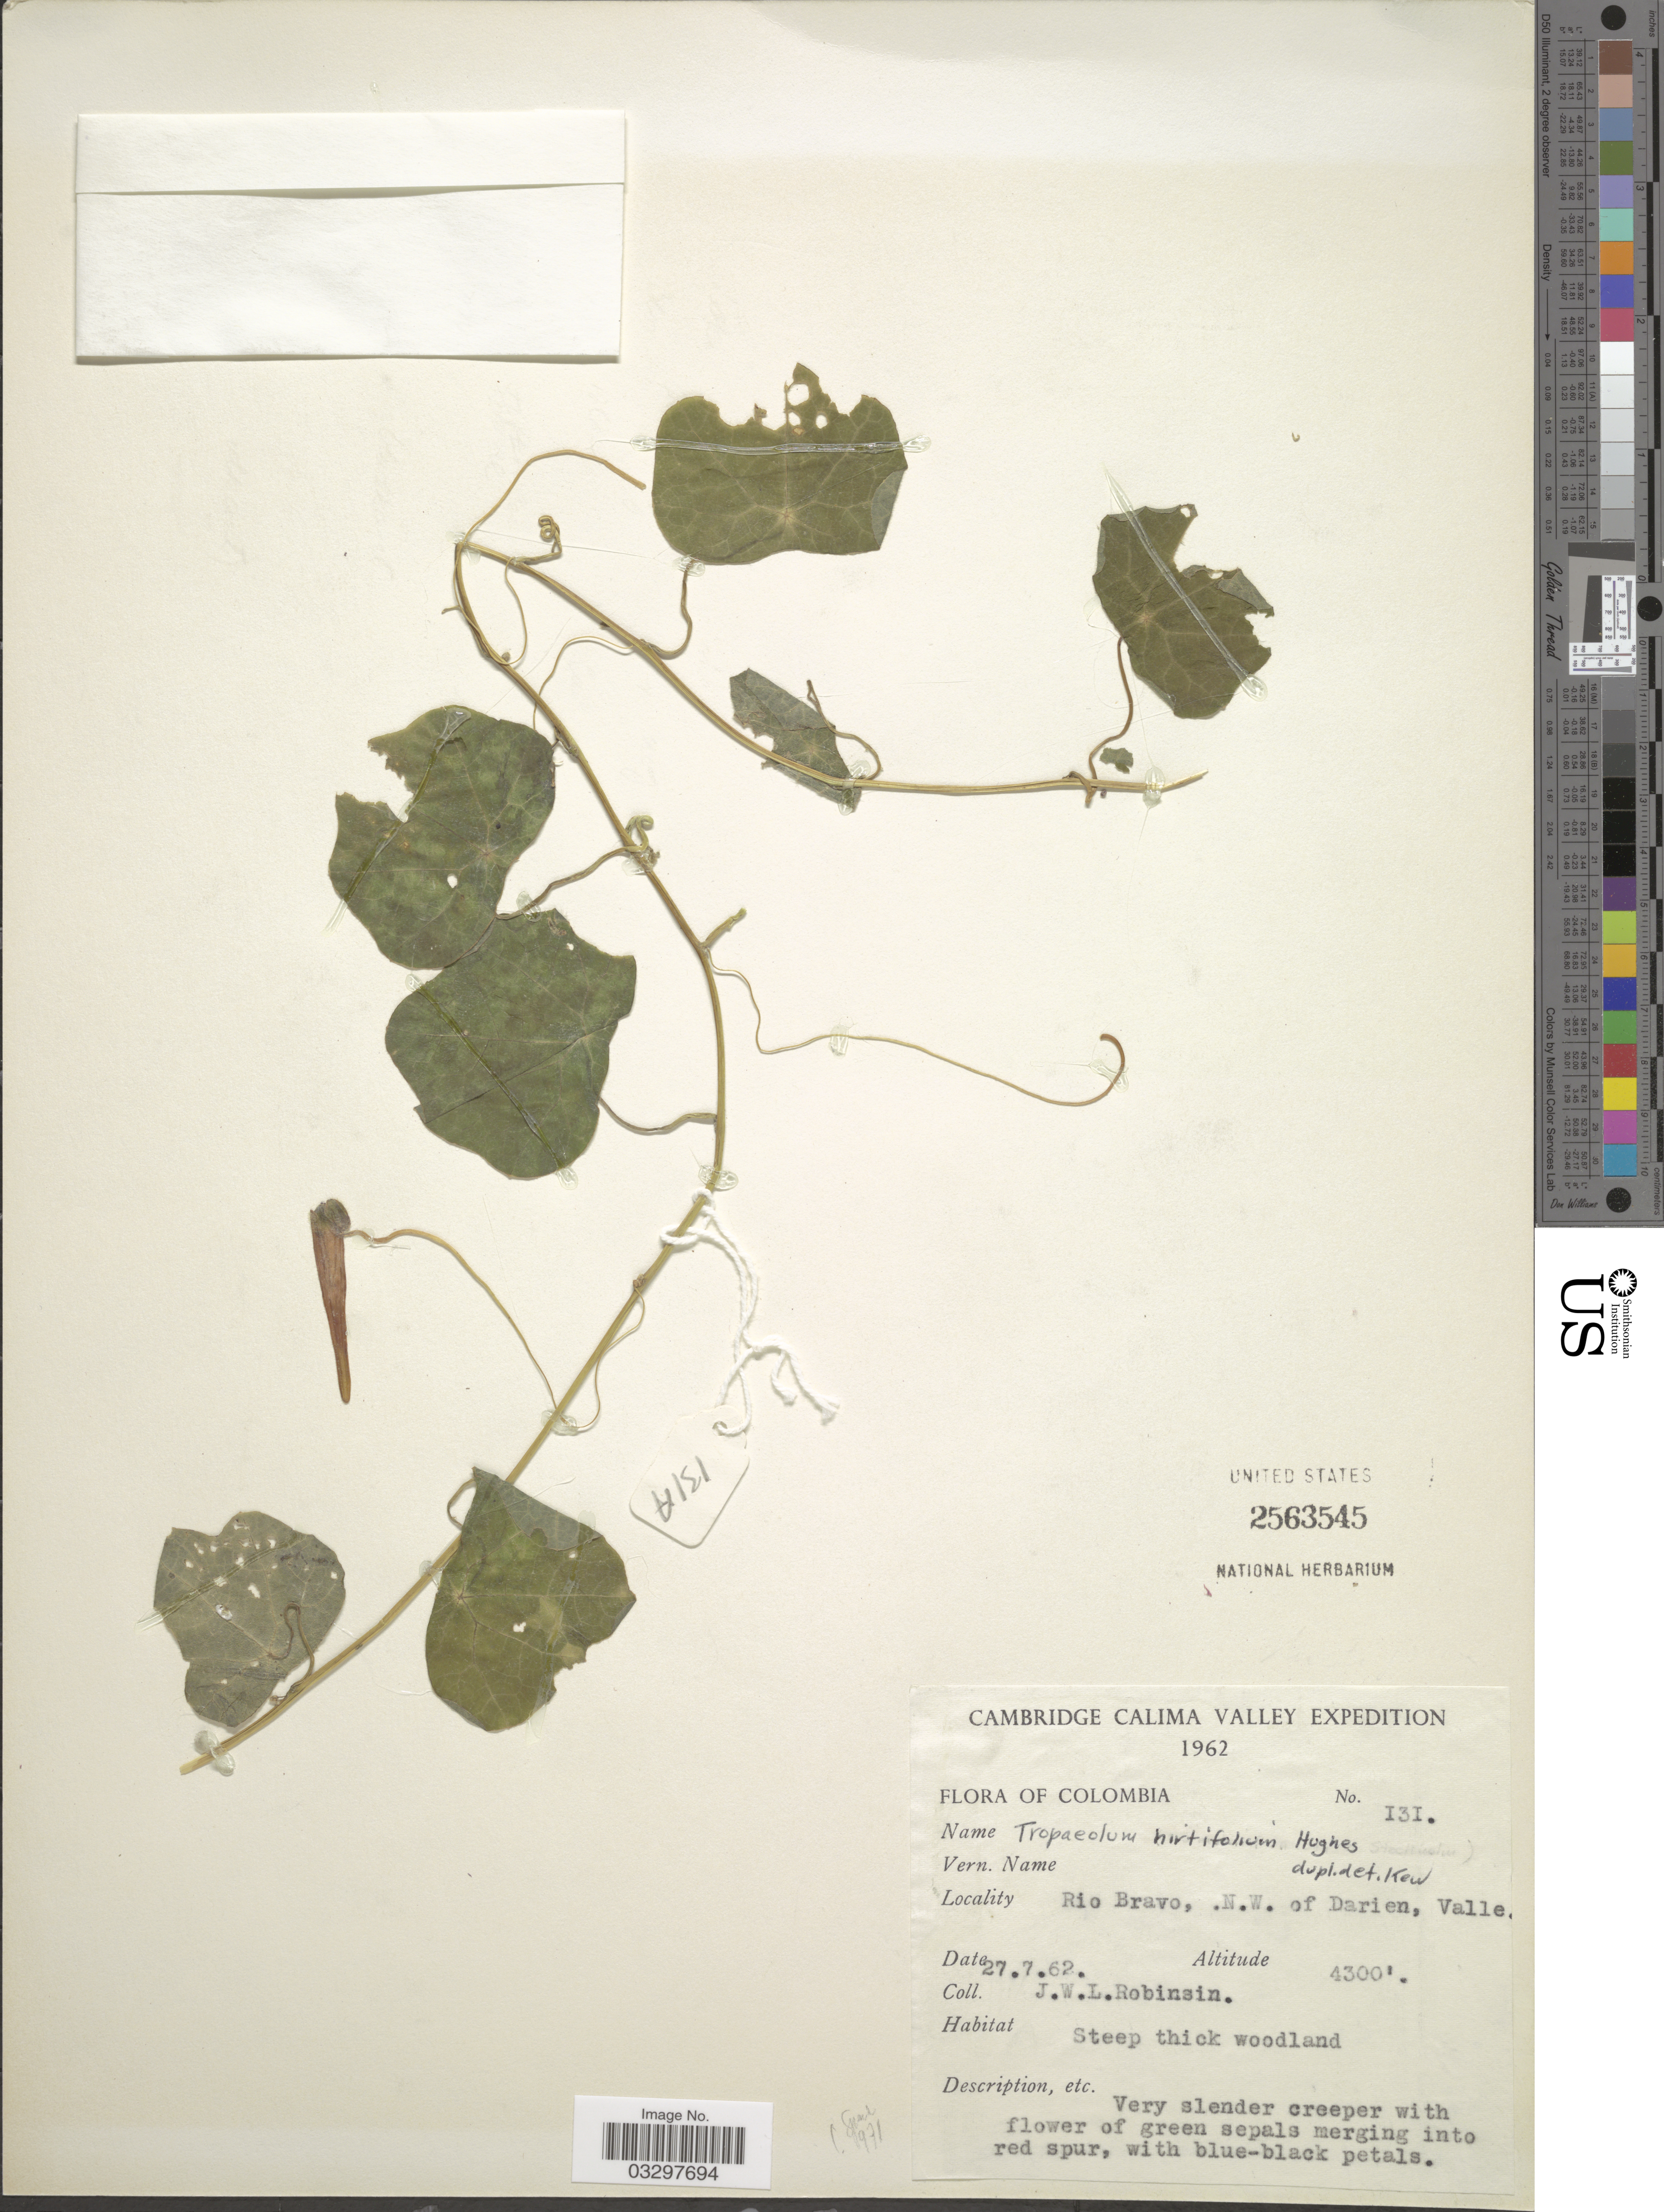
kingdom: Plantae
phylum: Tracheophyta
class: Magnoliopsida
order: Brassicales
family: Tropaeolaceae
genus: Tropaeolum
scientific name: Tropaeolum hirtifolium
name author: Hughes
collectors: J. W. Robinson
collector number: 131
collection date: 1962-07-27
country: Colombia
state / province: Valle del Cauca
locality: Cambridge Calima Valley. Rio Bravo, N.W. of Darien, Valle.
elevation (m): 1311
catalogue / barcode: US 2563545